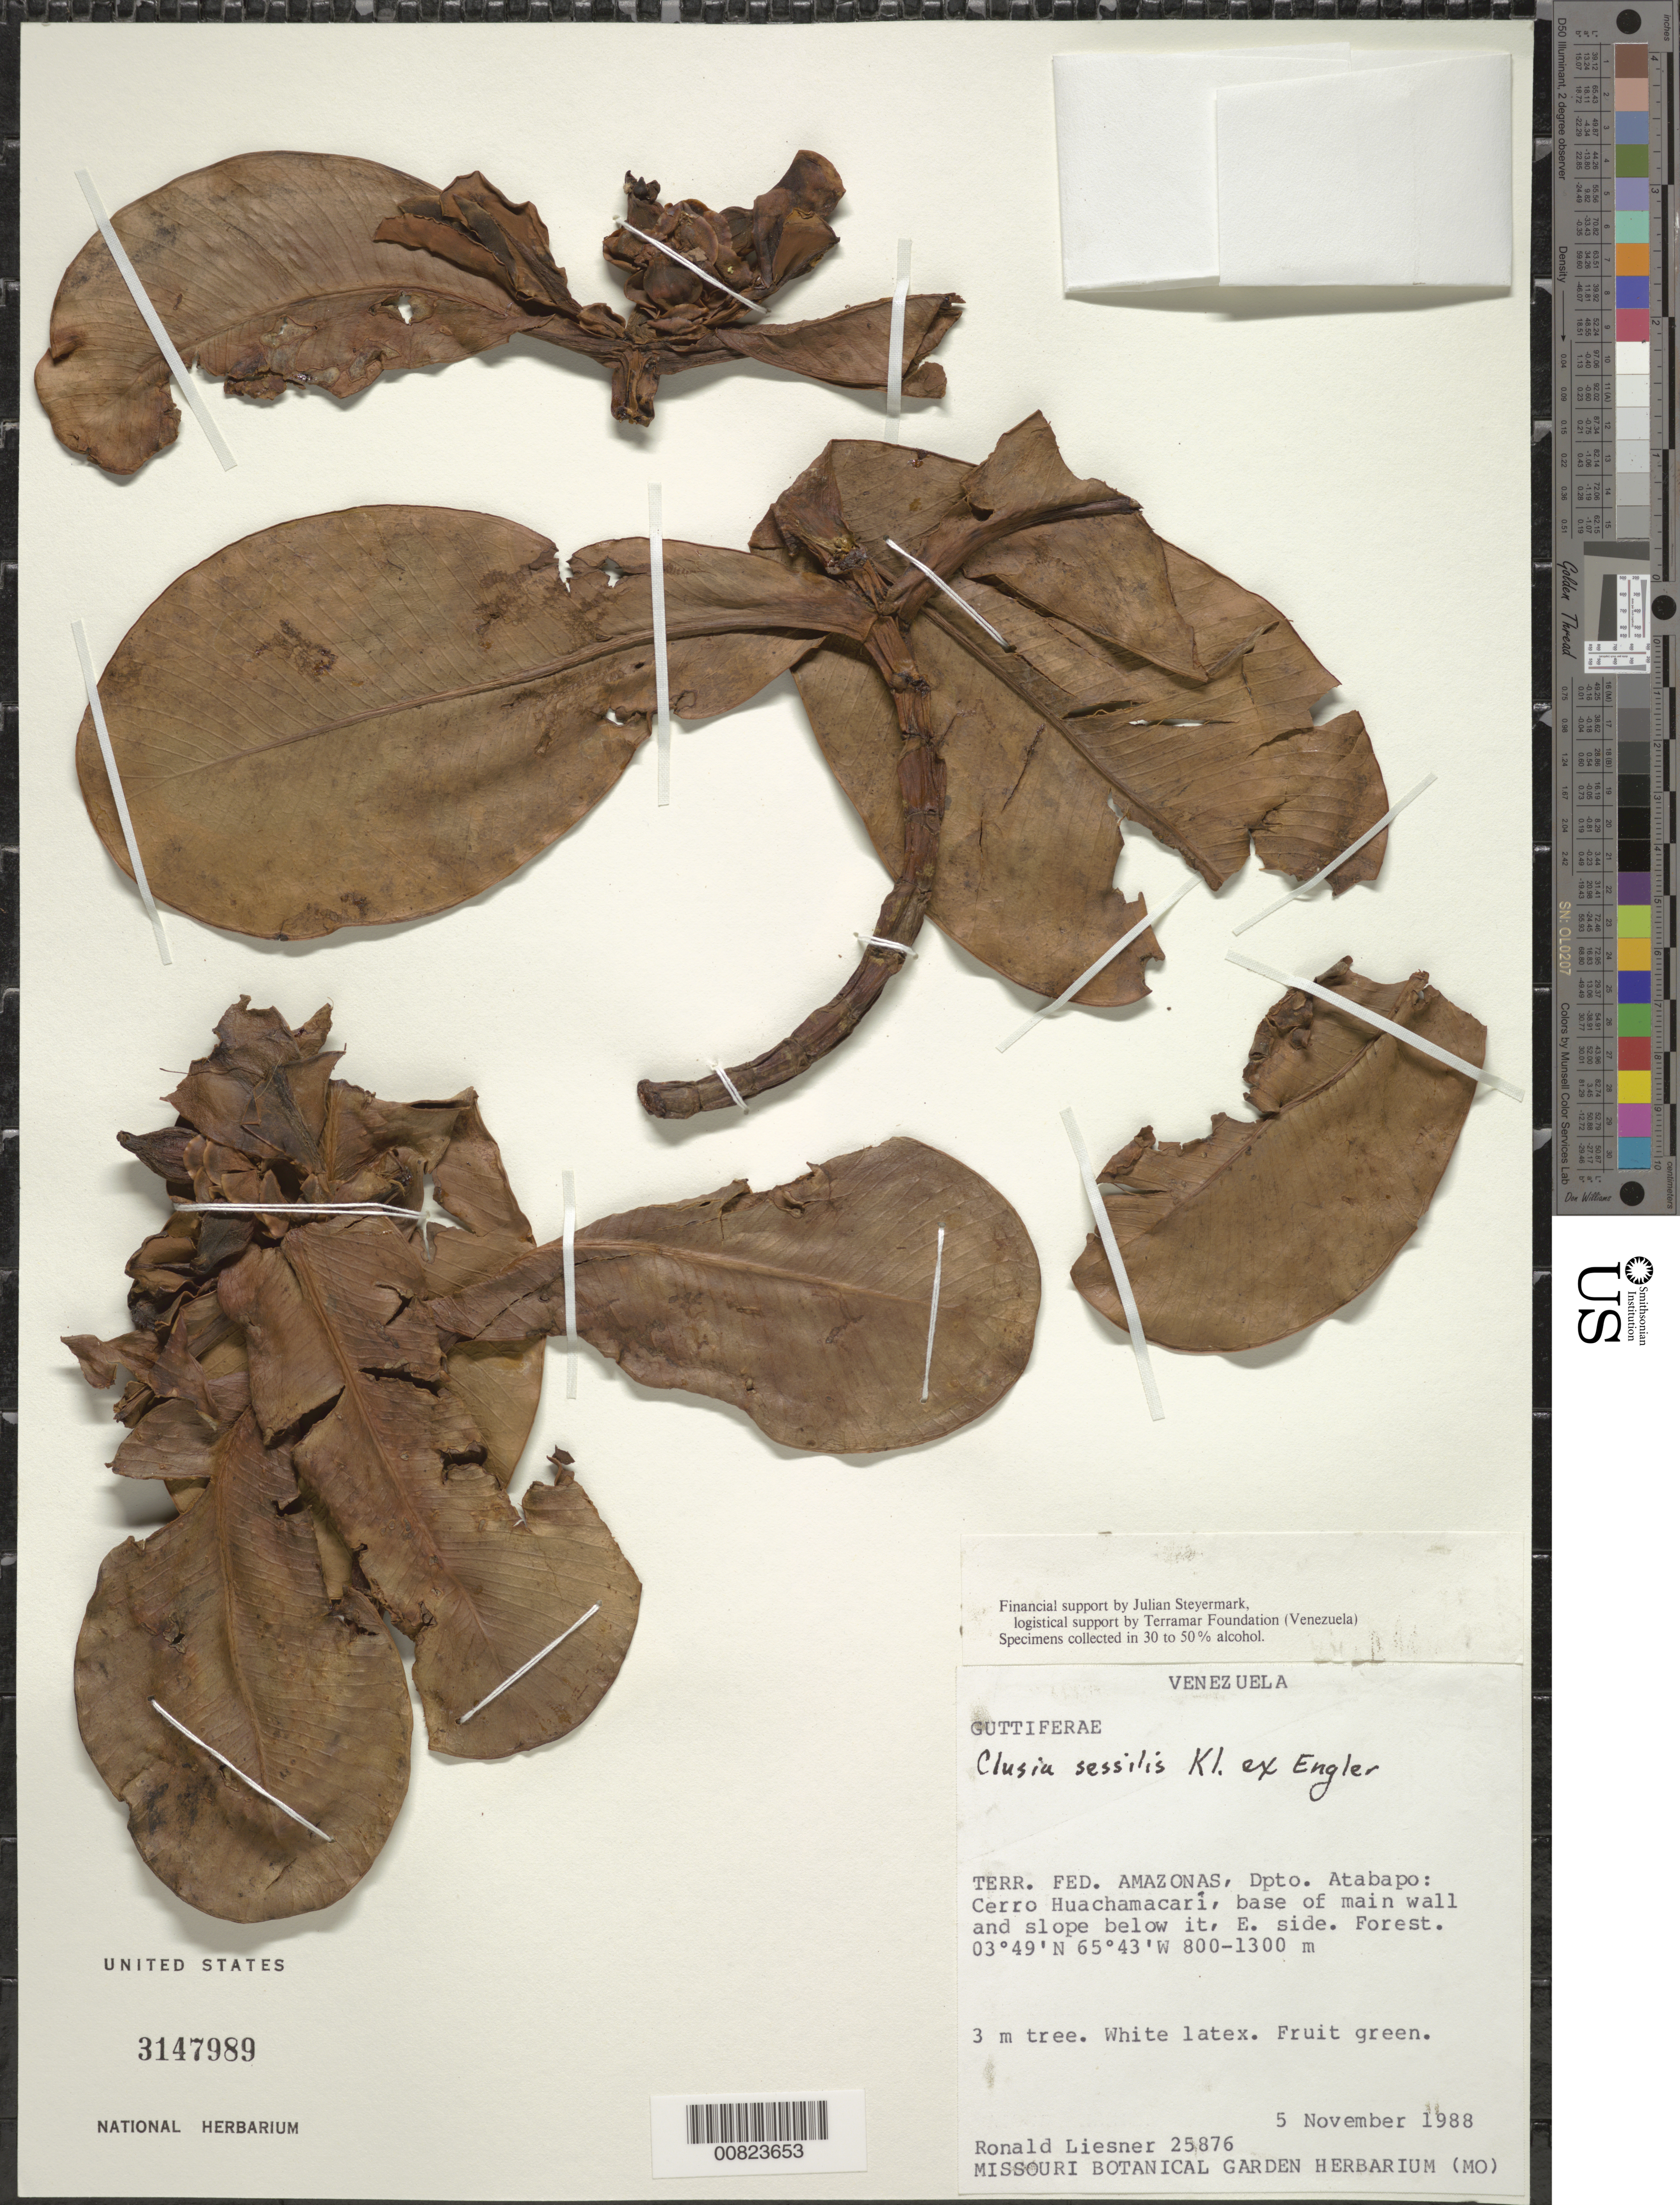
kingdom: Plantae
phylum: Tracheophyta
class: Magnoliopsida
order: Malpighiales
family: Clusiaceae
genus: Clusia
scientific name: Clusia sessilis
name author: Klotzsch ex Engl.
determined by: Pipoly, J. J., III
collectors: R. L. Liesner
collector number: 25876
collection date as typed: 5-Nov-88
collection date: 1988-11-05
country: Venezuela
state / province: Amazonas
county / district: Atabapo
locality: Cerro Huachamacari, E slope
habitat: Forest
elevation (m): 800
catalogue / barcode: US 3147989